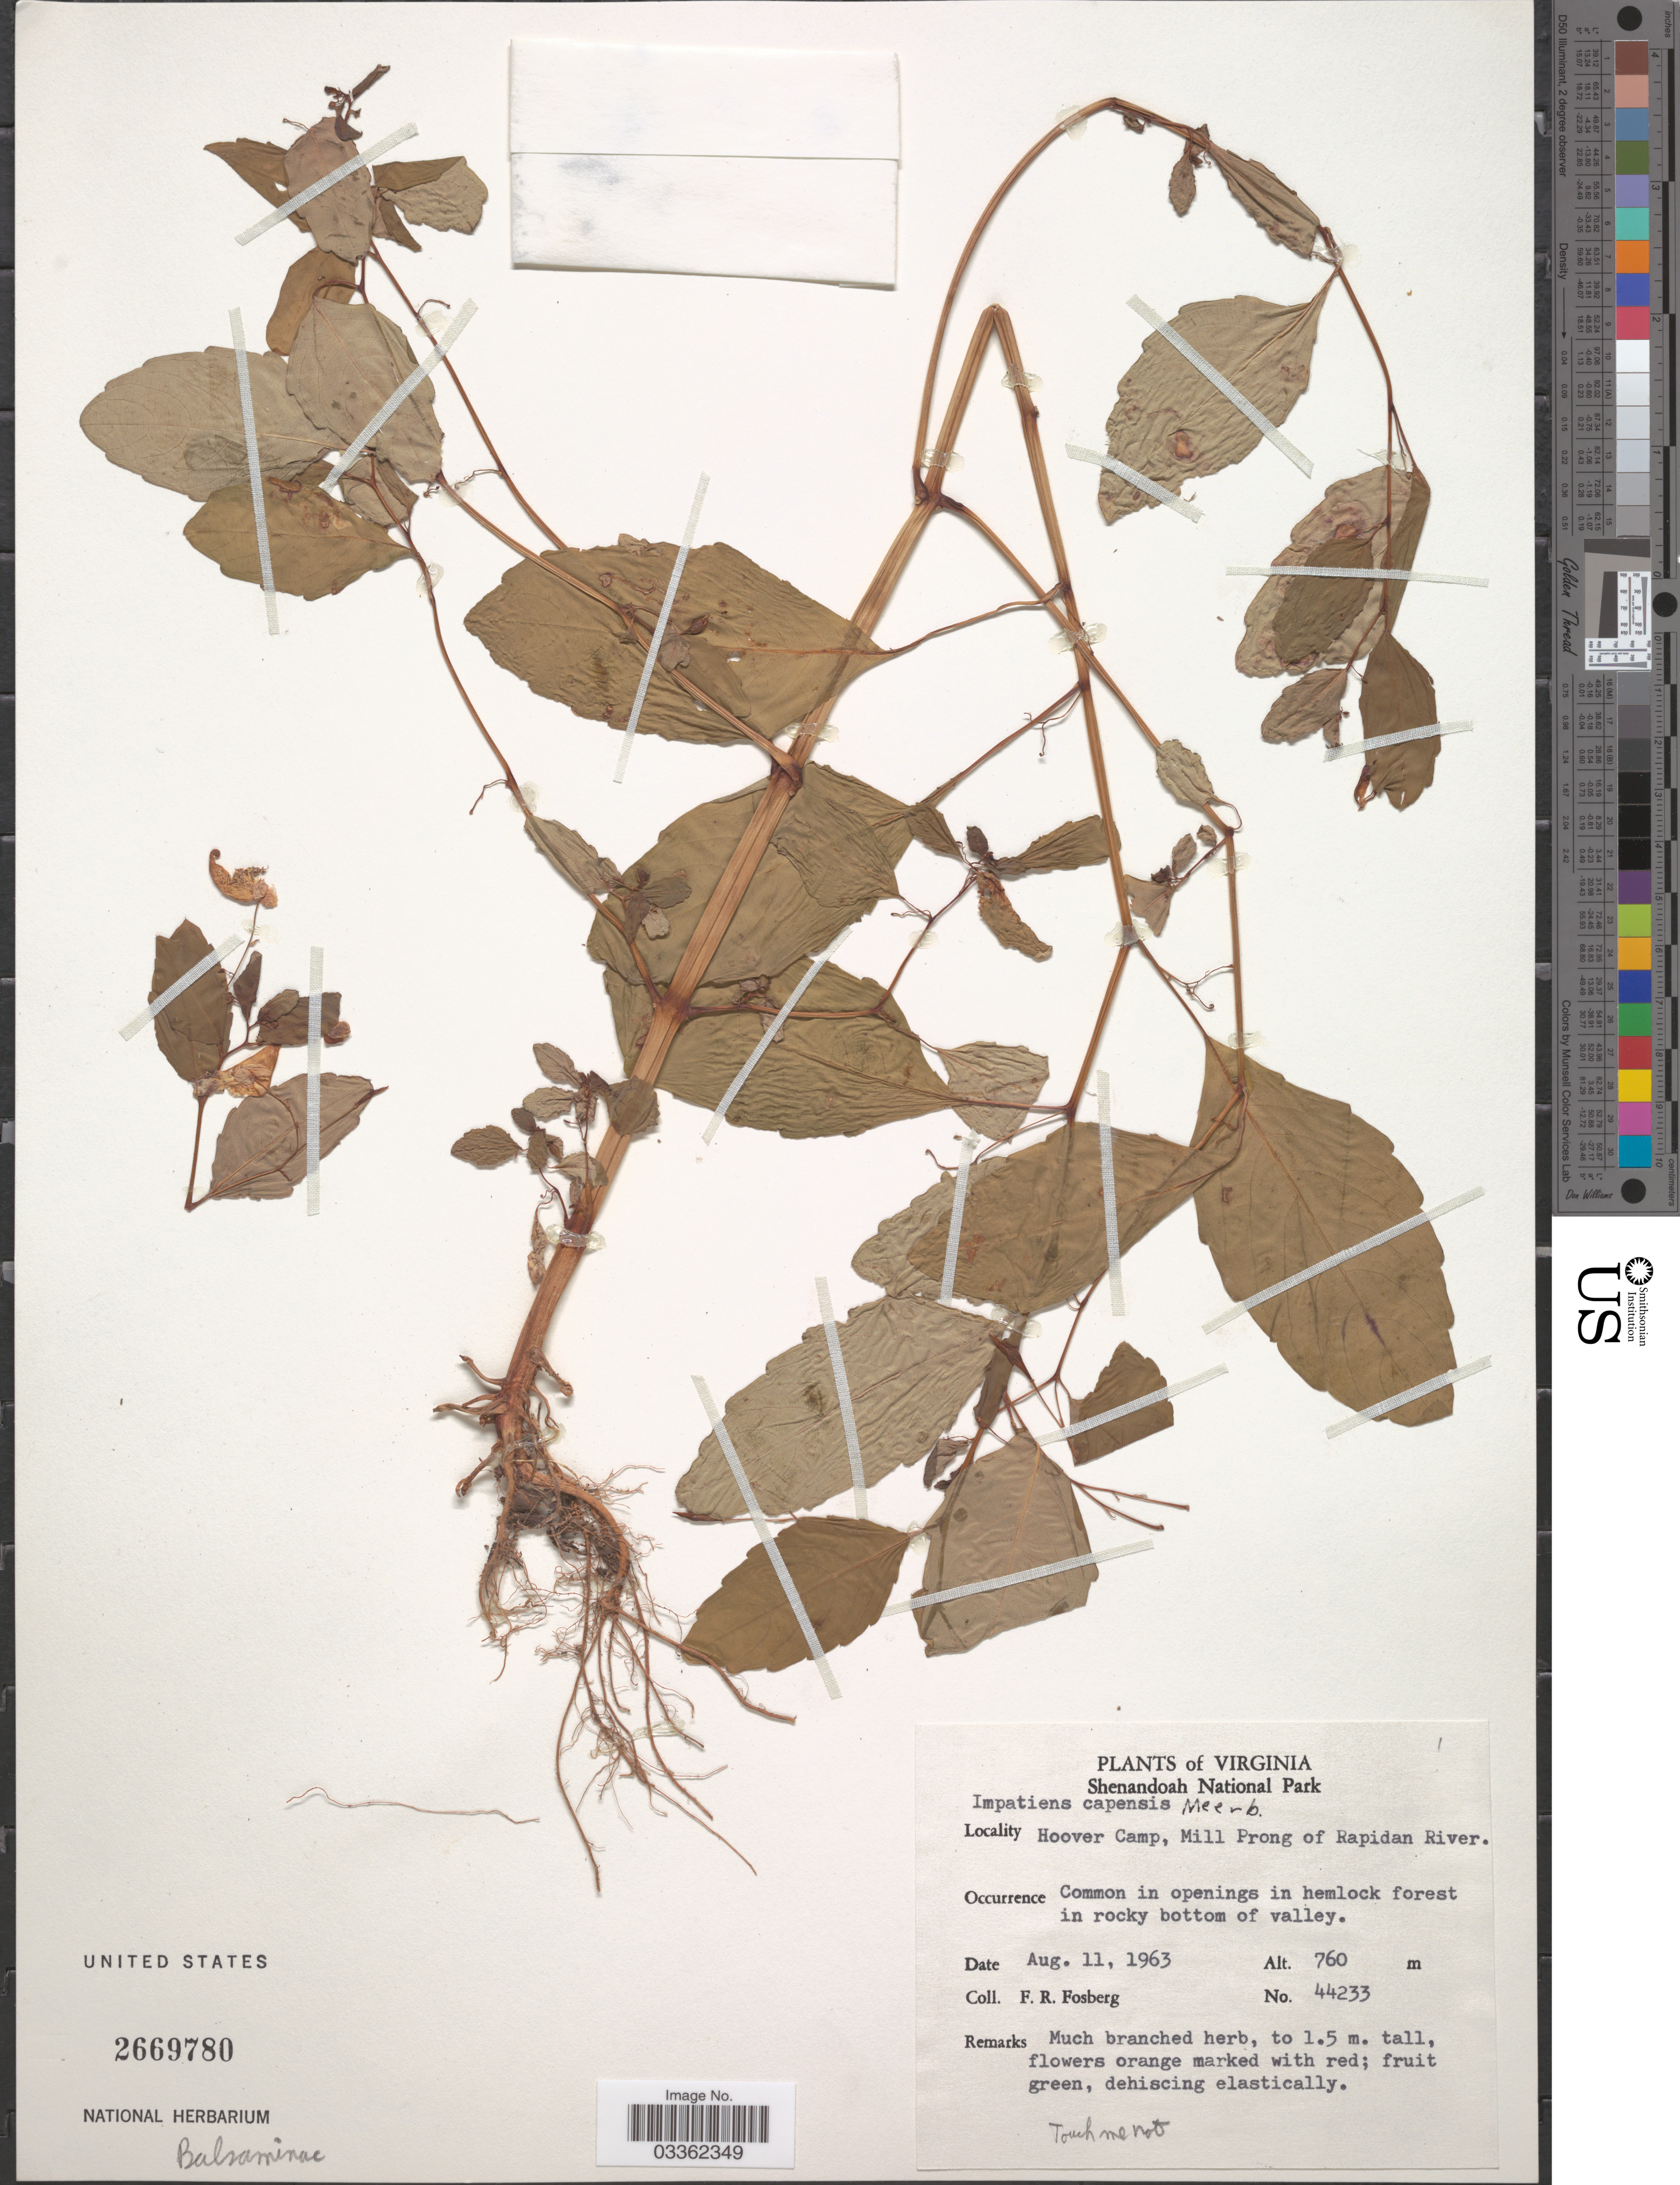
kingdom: Plantae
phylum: Tracheophyta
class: Magnoliopsida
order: Ericales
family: Balsaminaceae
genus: Impatiens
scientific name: Impatiens capensis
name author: Meerb.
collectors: F. R. Fosberg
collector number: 44233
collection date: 1963-08-11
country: United States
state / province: Virginia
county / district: Madison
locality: Shenandoah National Park, Hoover Camp, Mill Prong of Rapidan River.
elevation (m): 760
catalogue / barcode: US 2669780